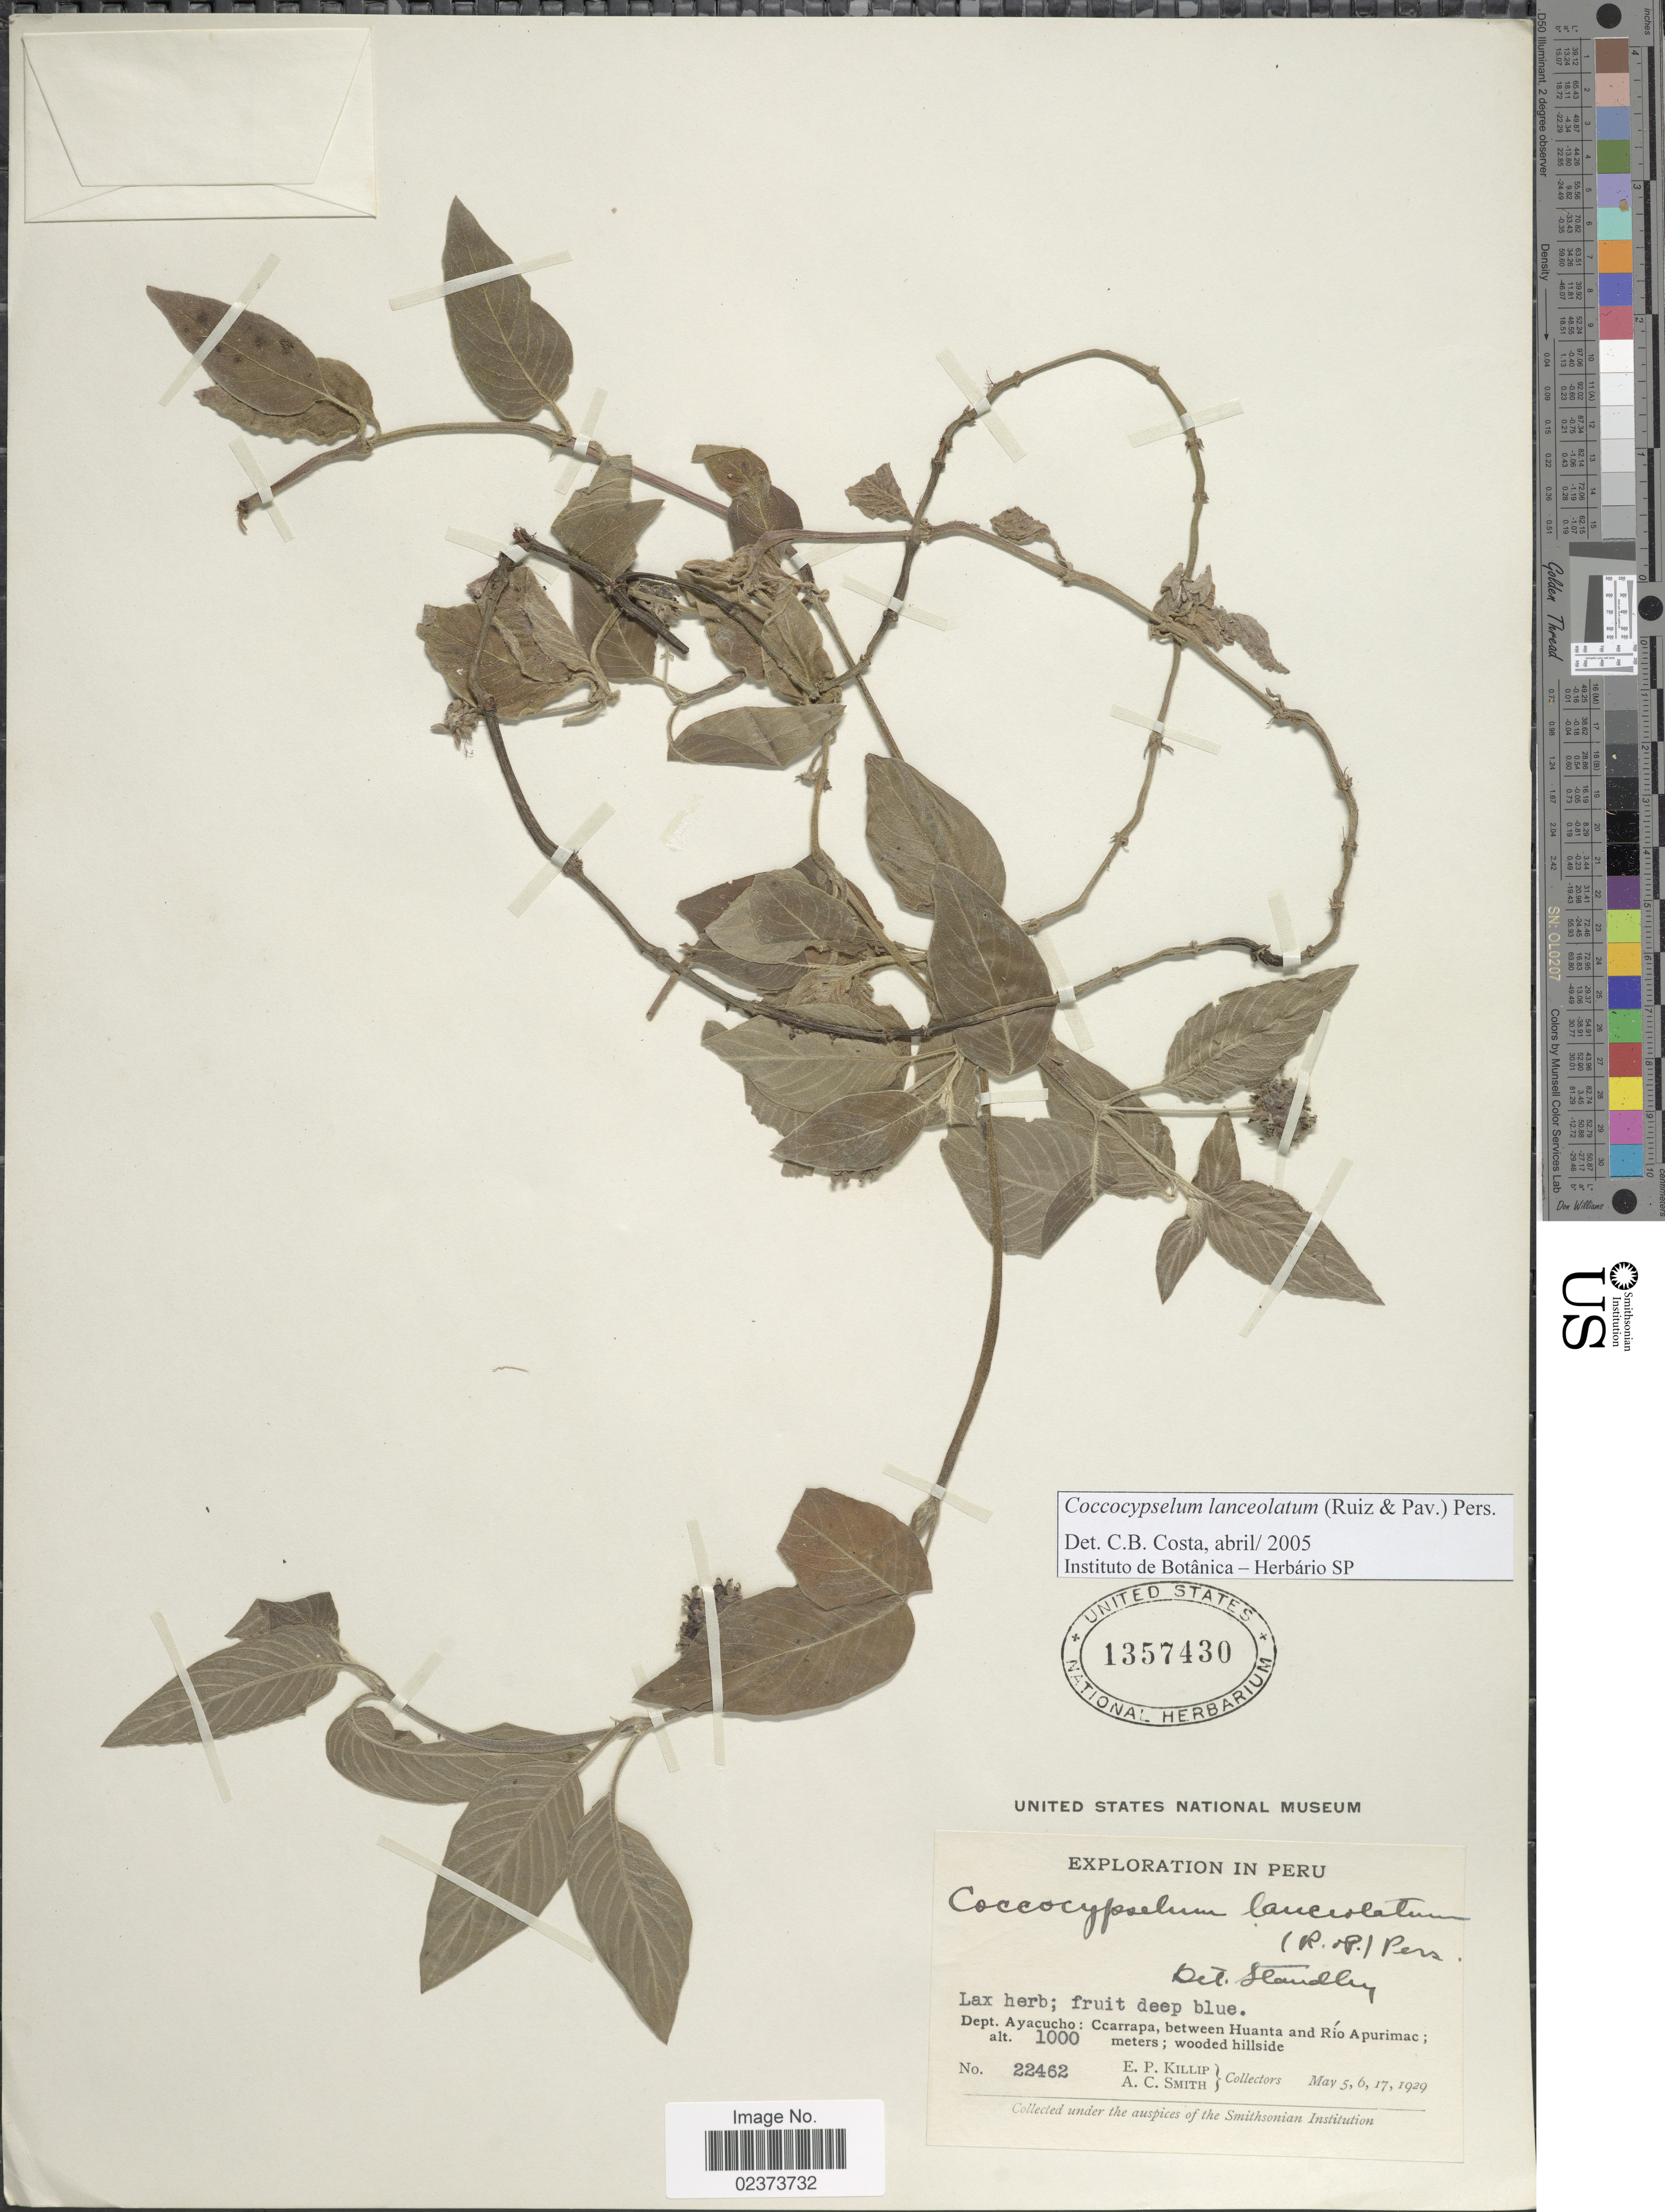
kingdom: Plantae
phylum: Tracheophyta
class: Magnoliopsida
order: Gentianales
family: Rubiaceae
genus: Coccocypselum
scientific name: Coccocypselum lanceolatum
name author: (Ruiz & Pav.) Pers.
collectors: E. P. Killip & A. C. Smith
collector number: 22462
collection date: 1929-05-05/1929-05-17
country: Peru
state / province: Ayacucho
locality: Dept. Ayacucho: Ccarapa, between Huanta and Río Apurimac; wooded hillside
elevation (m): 1000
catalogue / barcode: US 1357430